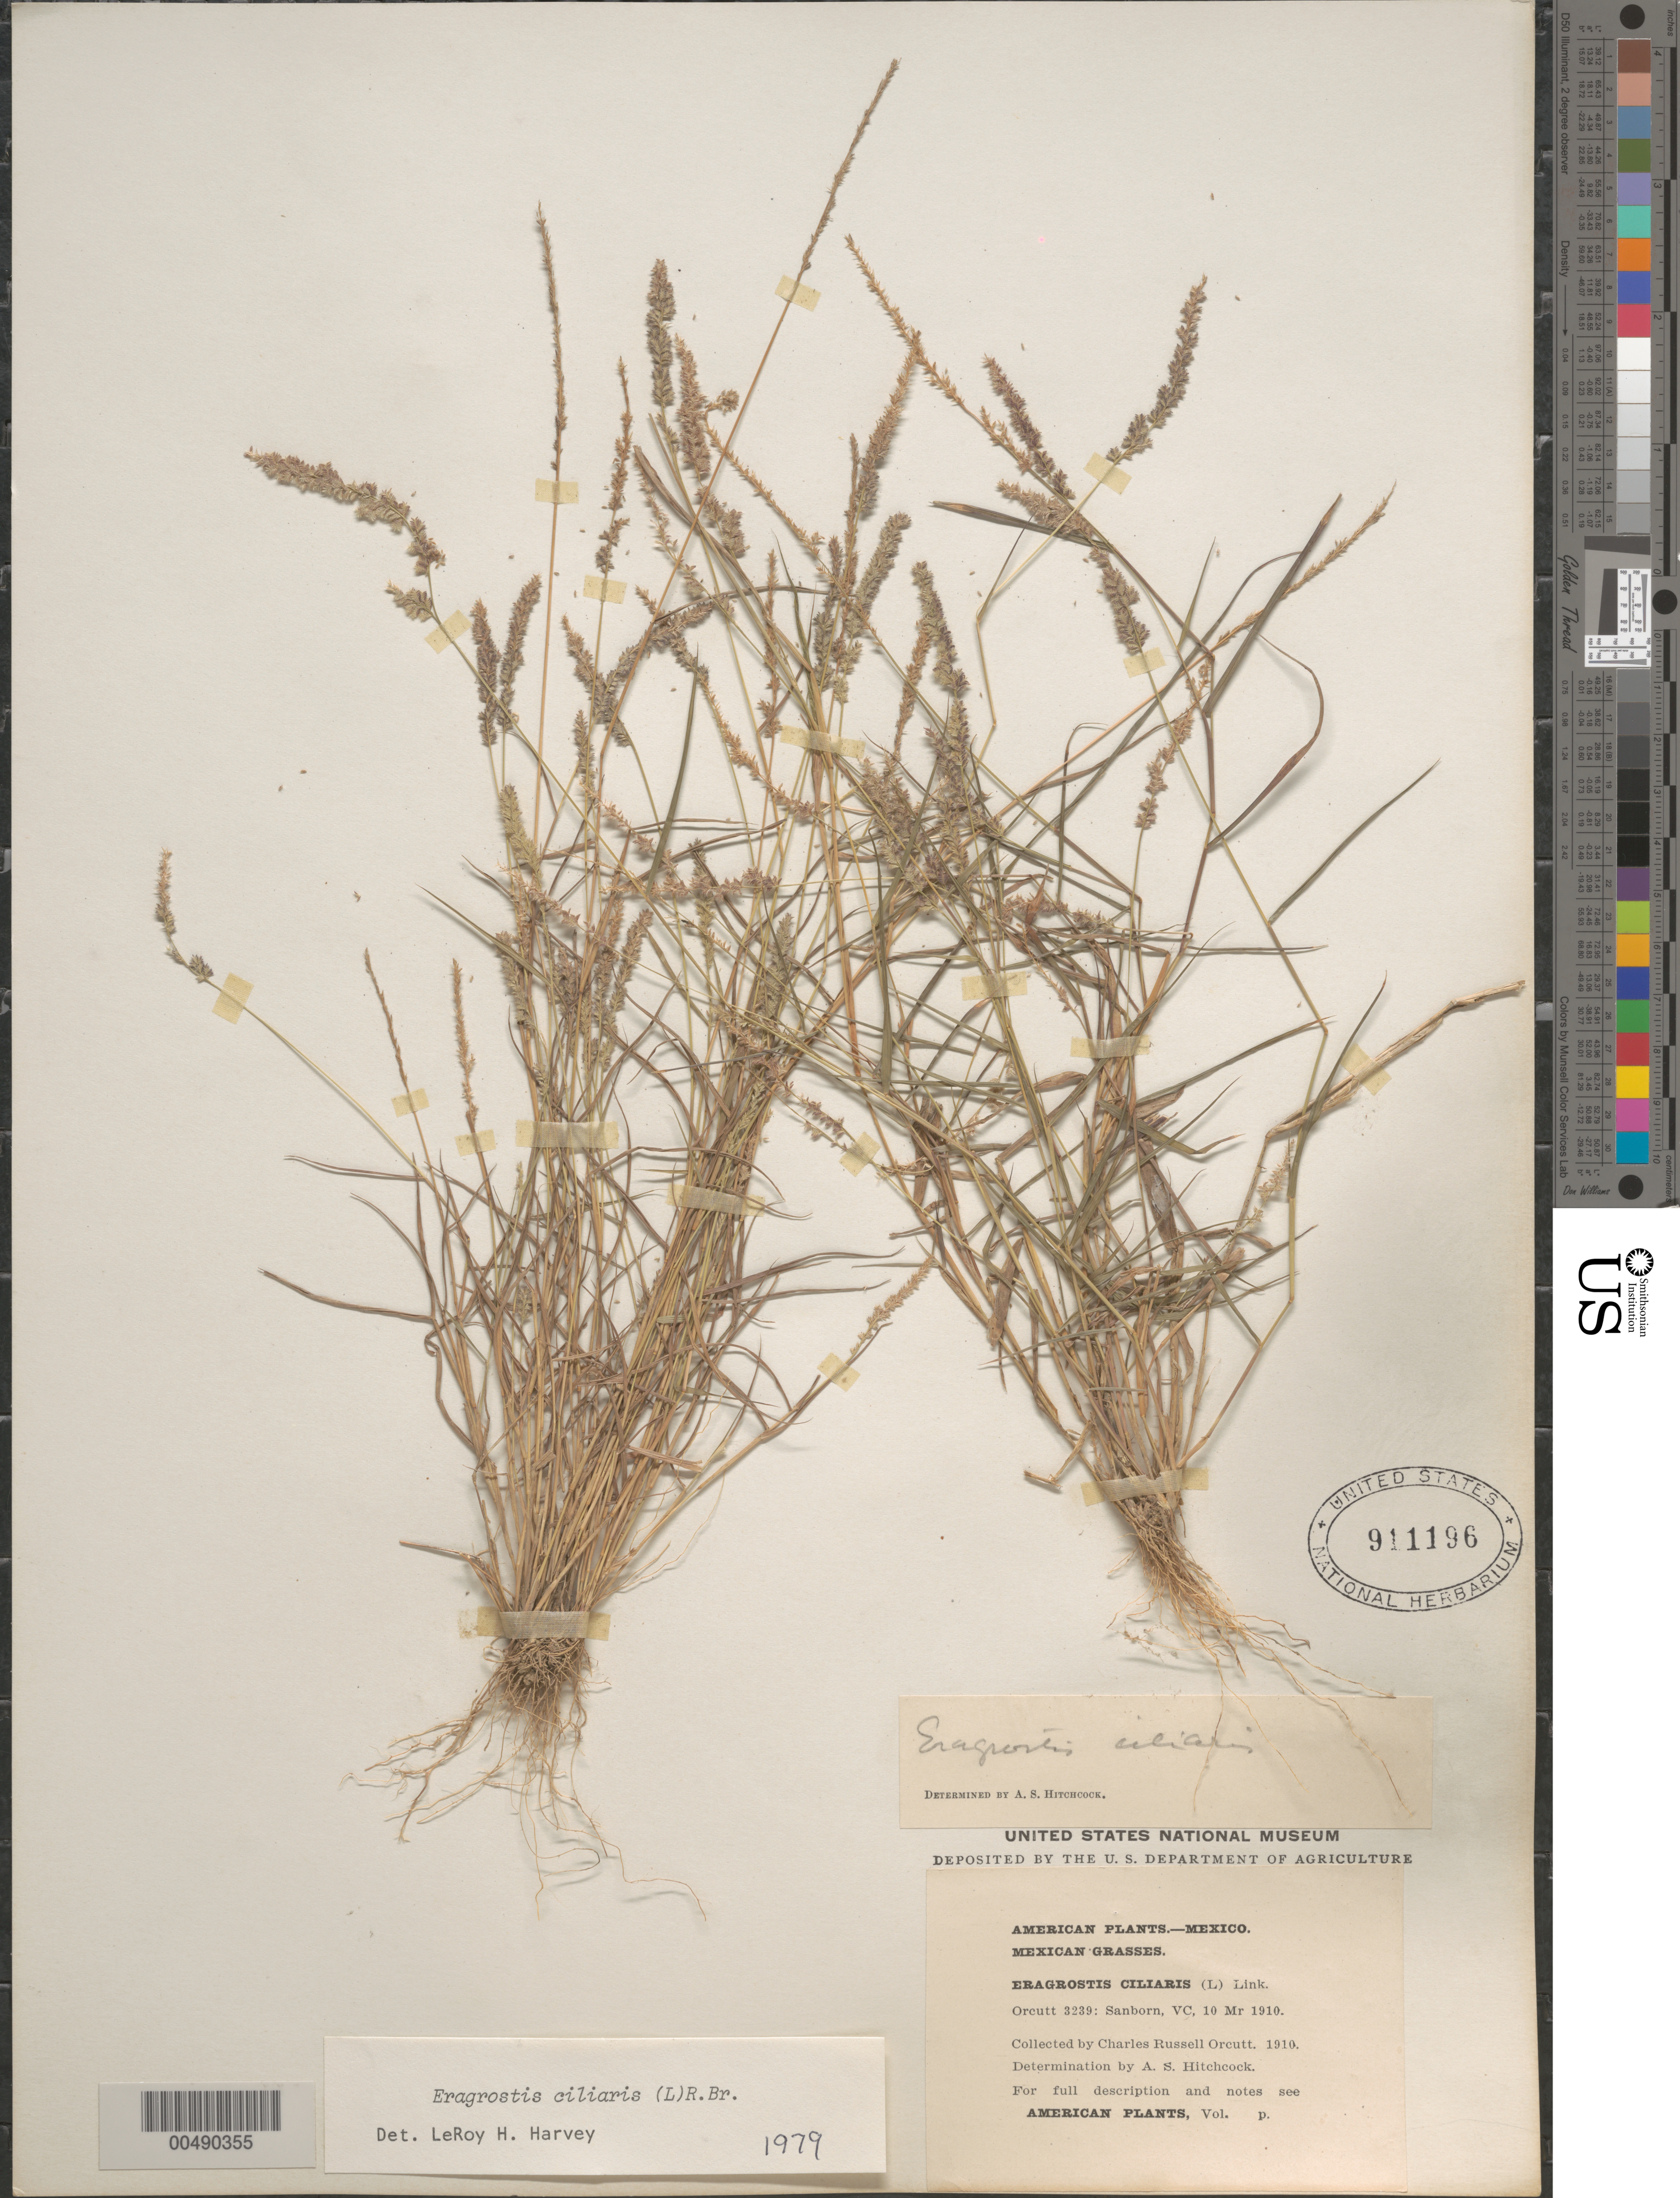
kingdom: Plantae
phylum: Tracheophyta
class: Liliopsida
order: Poales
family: Poaceae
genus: Eragrostis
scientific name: Eragrostis ciliaris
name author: (L.) R. Br.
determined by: Harvey, L.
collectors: C. R. Orcutt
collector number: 3239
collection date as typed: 10 Mar 1910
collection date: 1910-03-10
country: Mexico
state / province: Veracruz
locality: Sanborn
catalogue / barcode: US 911196